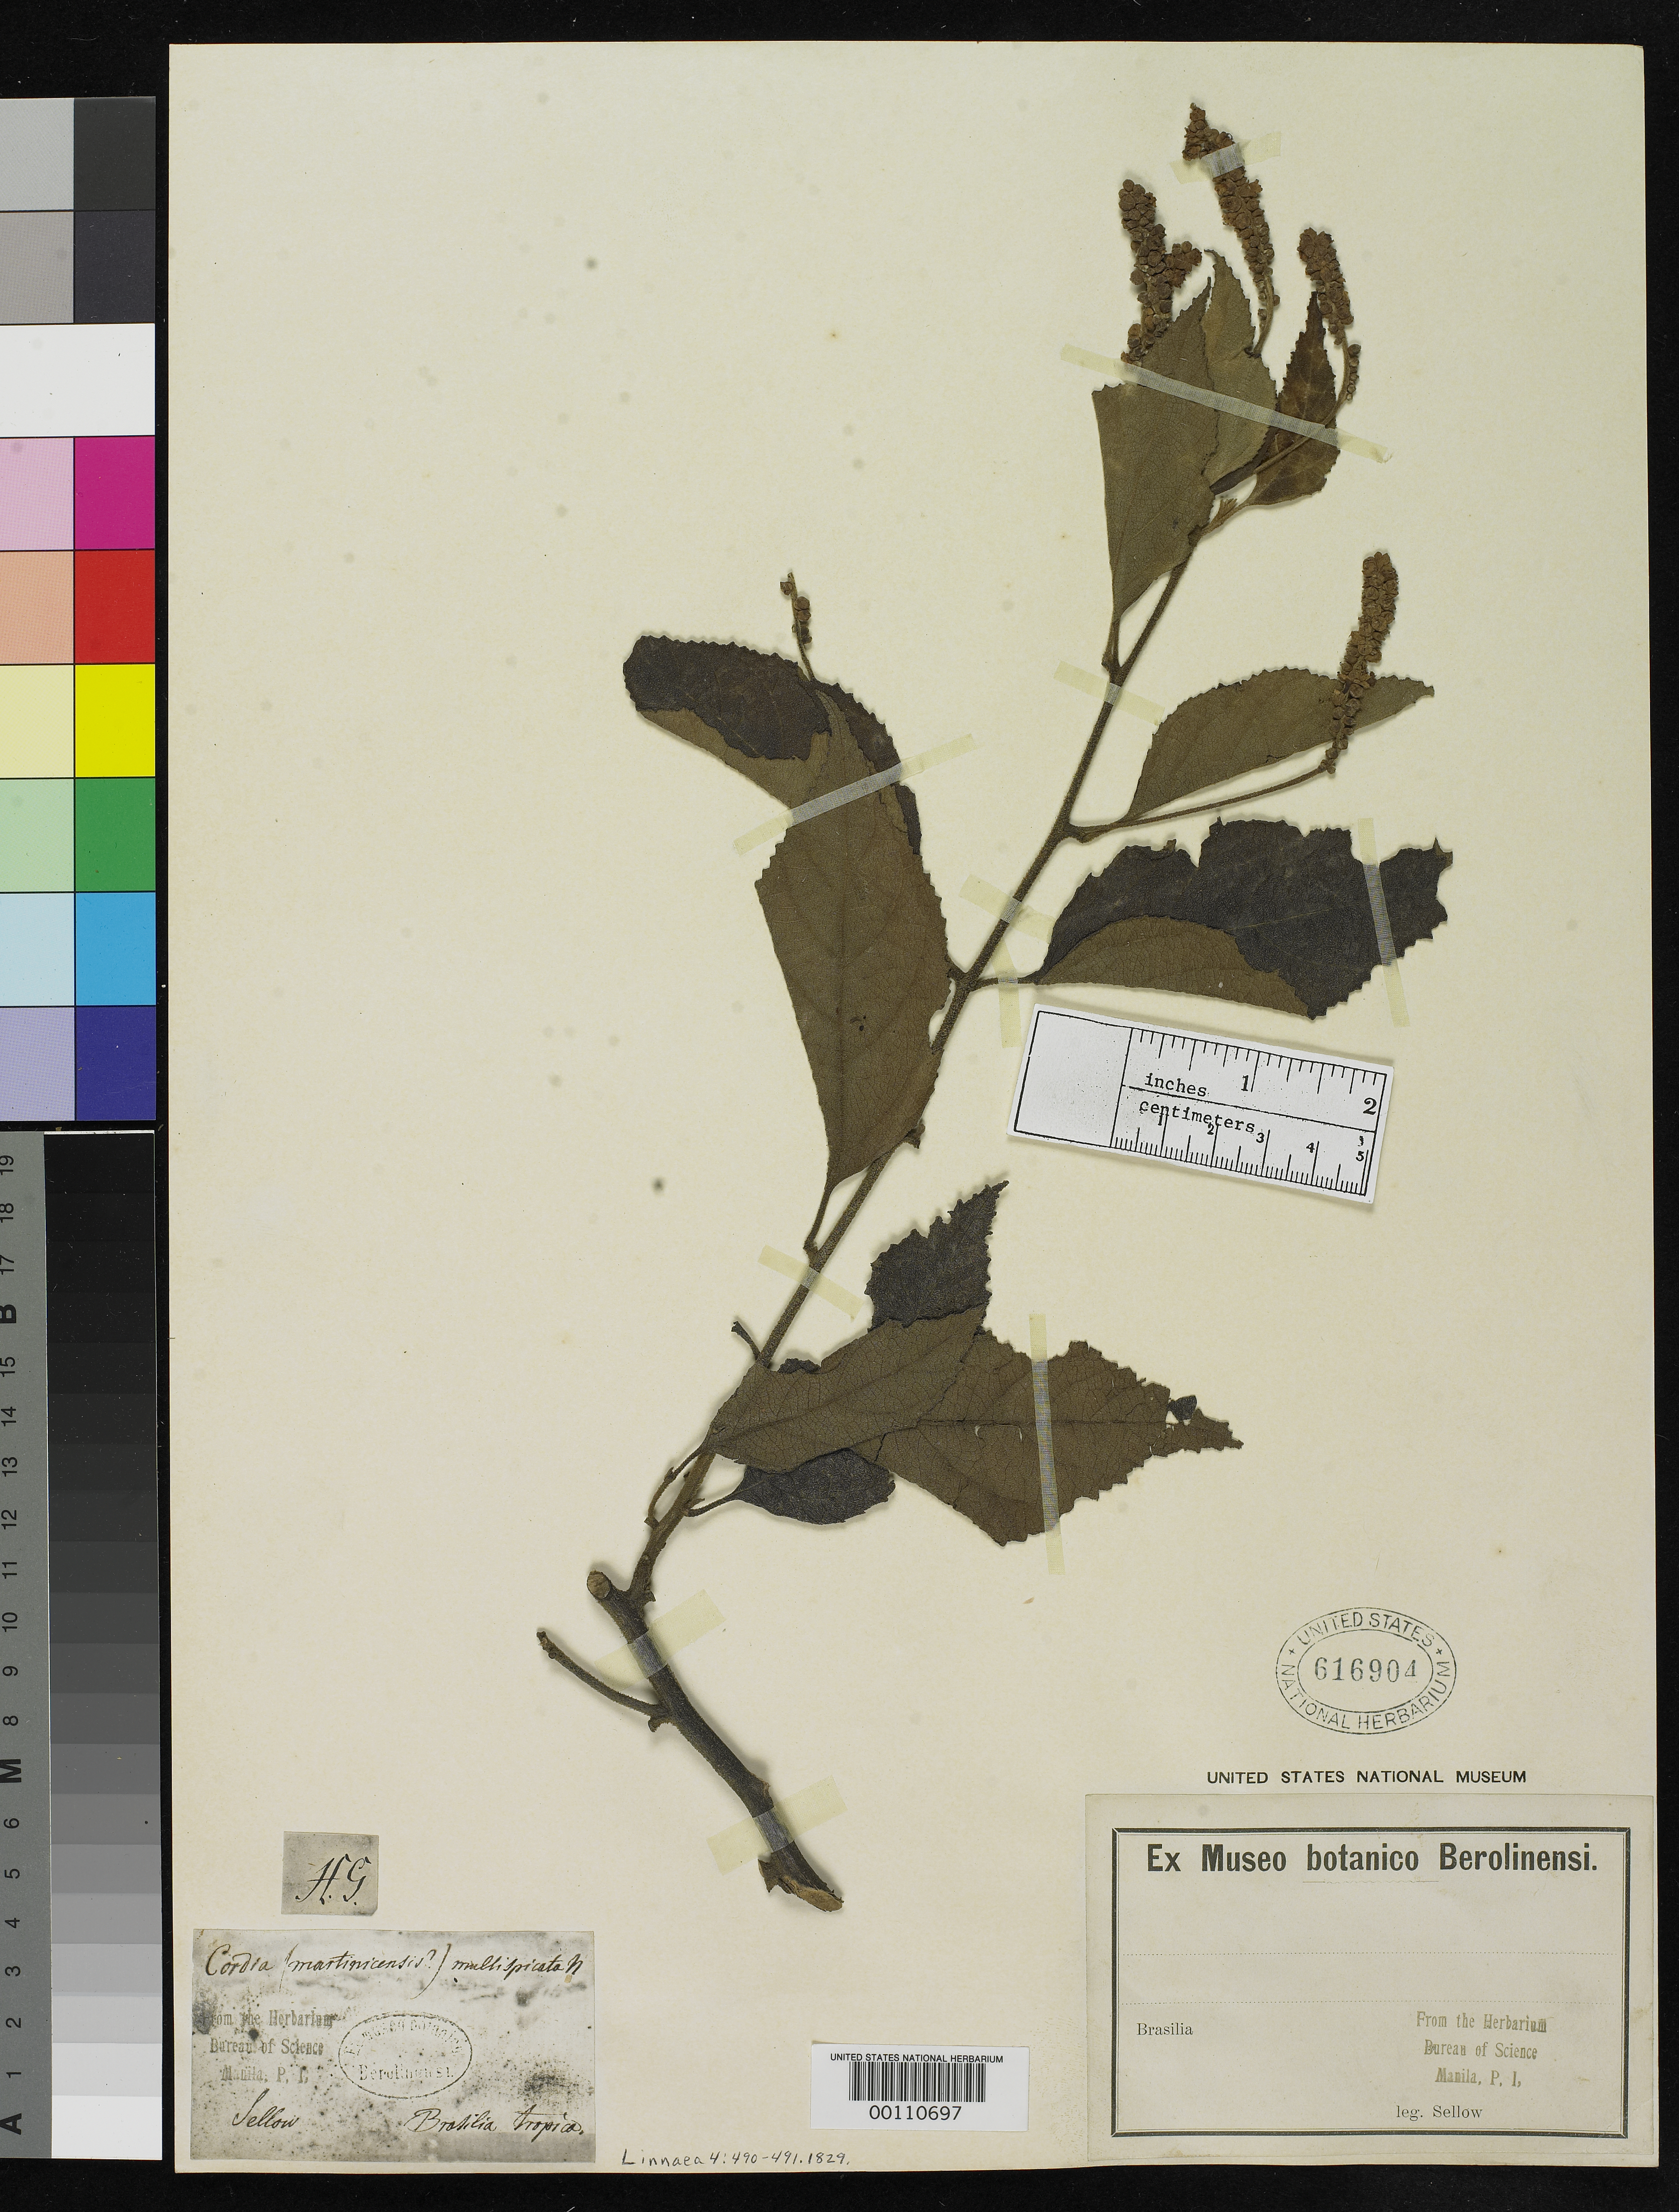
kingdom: Plantae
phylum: Tracheophyta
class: Magnoliopsida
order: Boraginales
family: Cordiaceae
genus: Cordia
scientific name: Cordia multispicata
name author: Cham.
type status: Type Collection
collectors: F. Sellow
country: Brazil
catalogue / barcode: US 616904